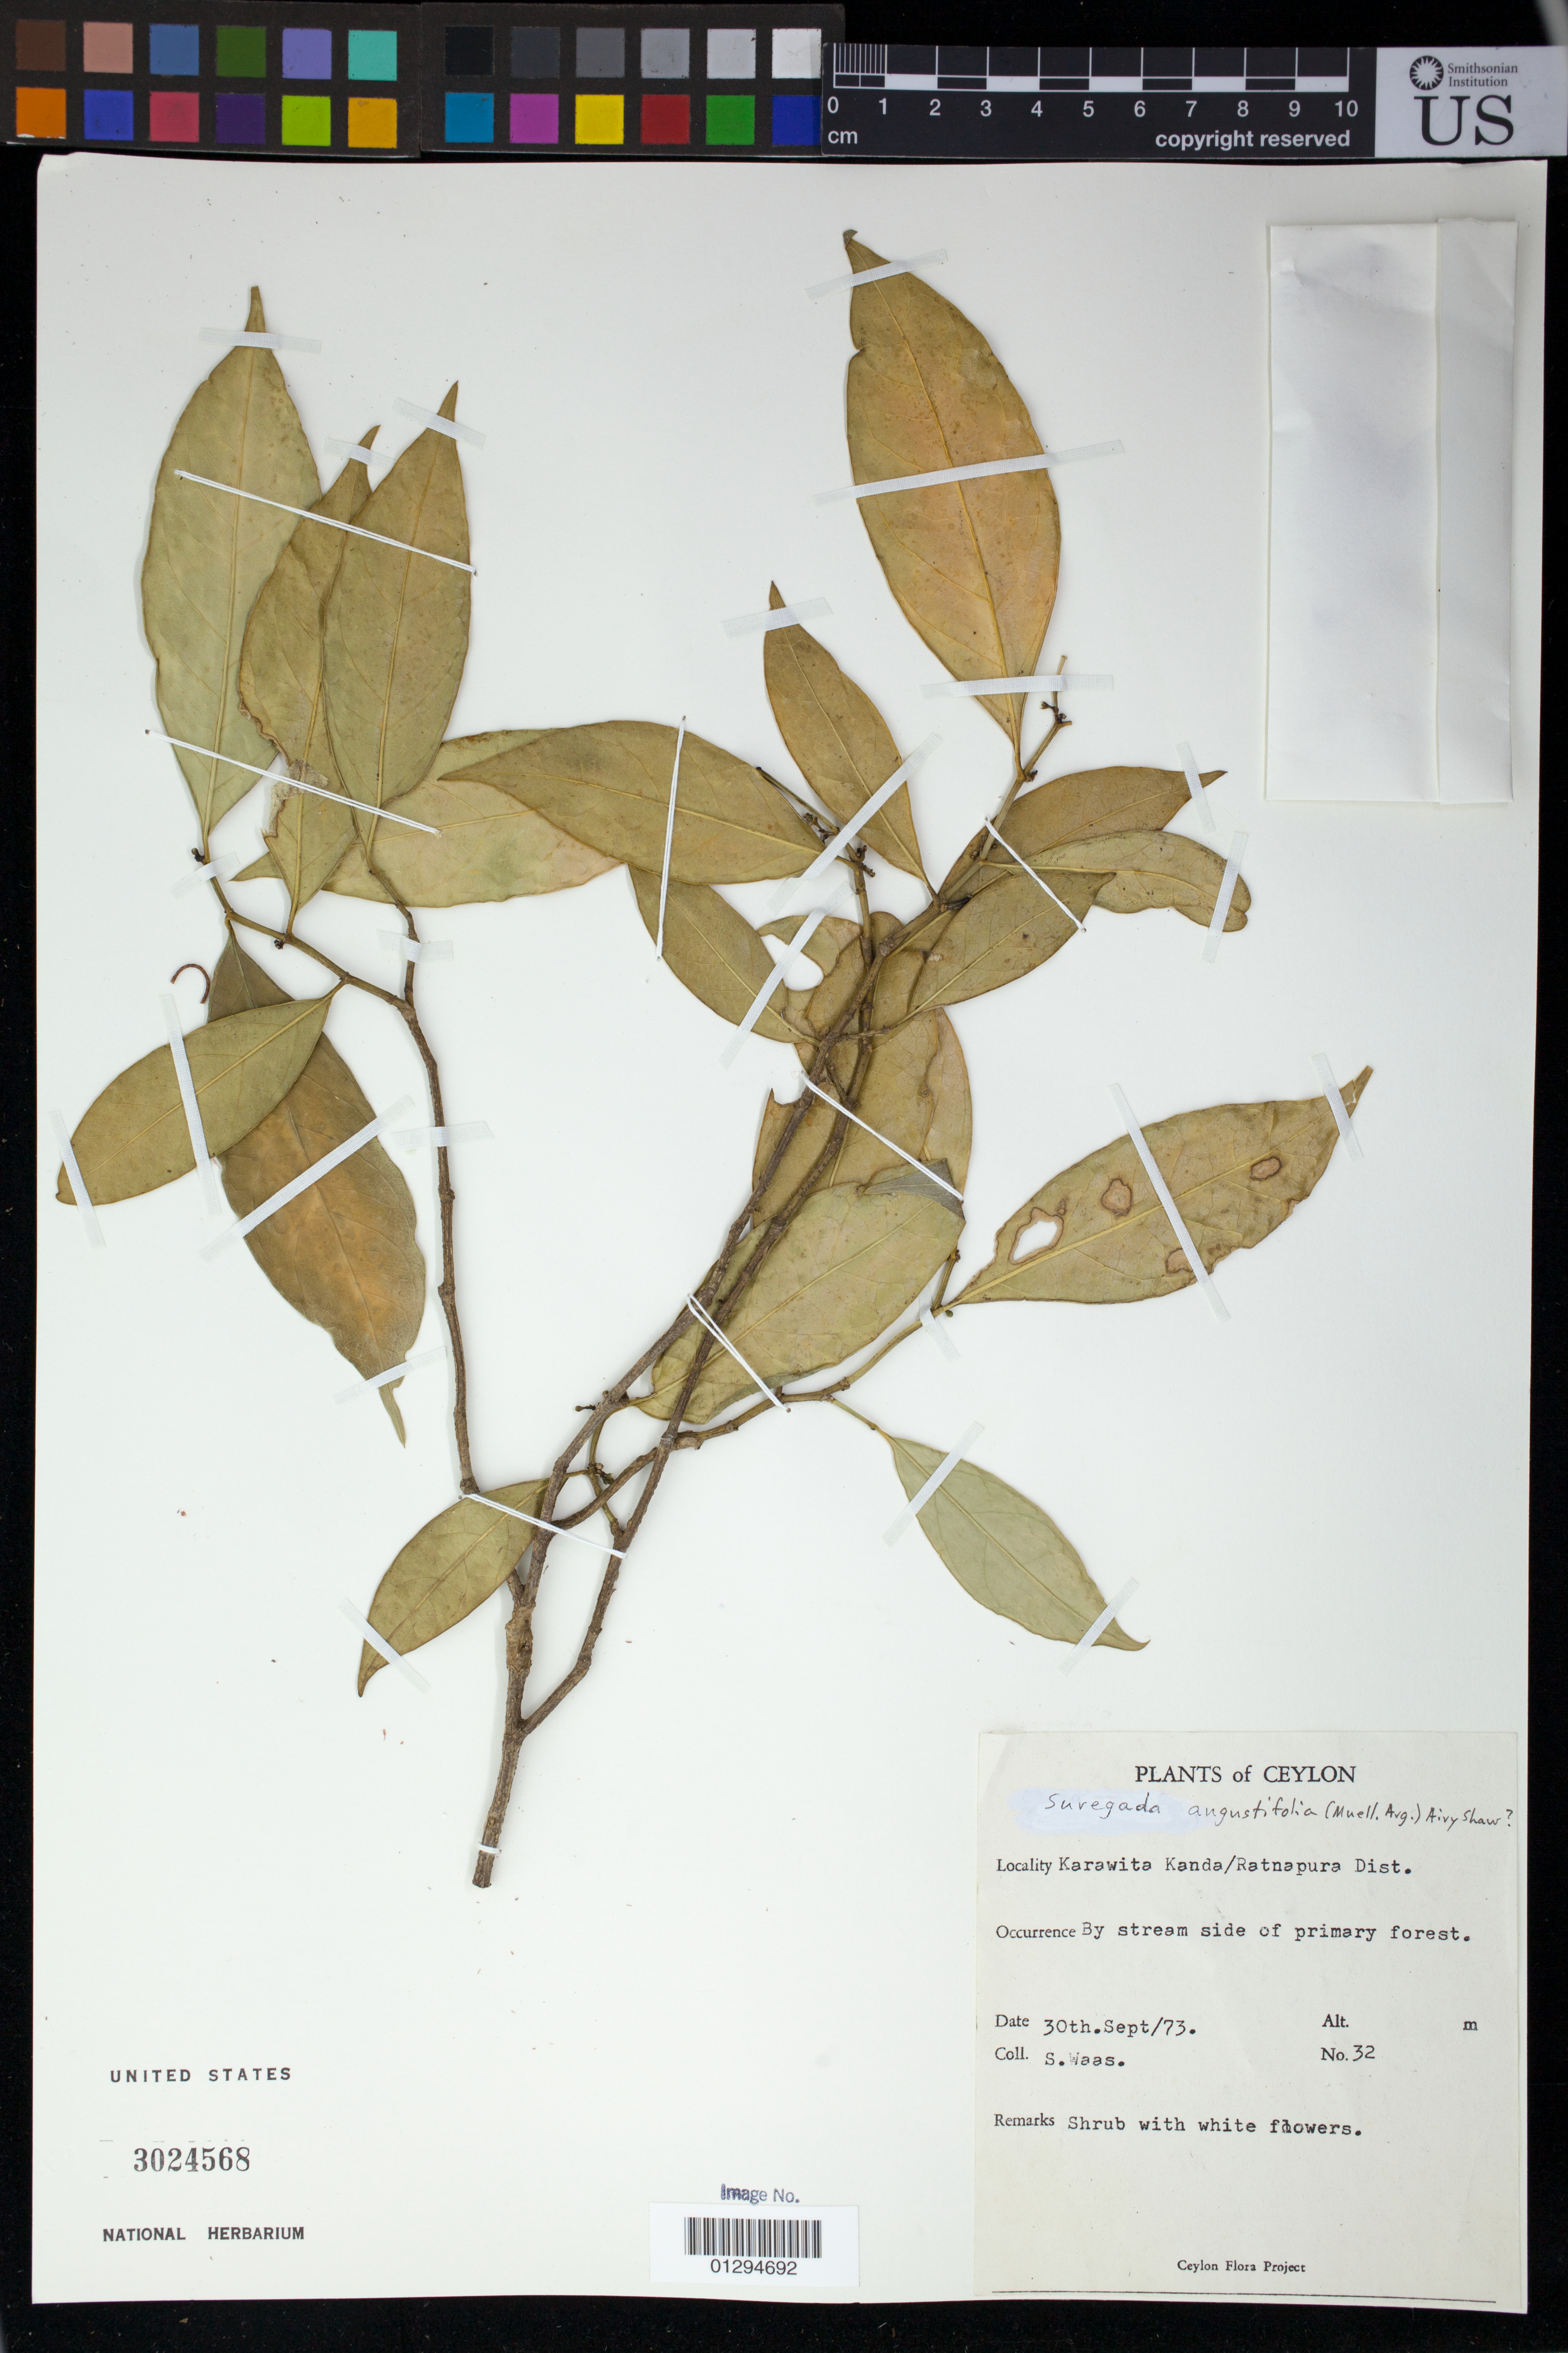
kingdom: Plantae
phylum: Tracheophyta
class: Magnoliopsida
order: Malpighiales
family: Euphorbiaceae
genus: Suregada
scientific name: Suregada angustifolia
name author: Müll. Arg.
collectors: S. Waas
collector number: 32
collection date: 1973-09-30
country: Sri Lanka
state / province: Sabaragamuwa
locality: Karawita Kanda/Ratnapura Dist.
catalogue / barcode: US 3024568